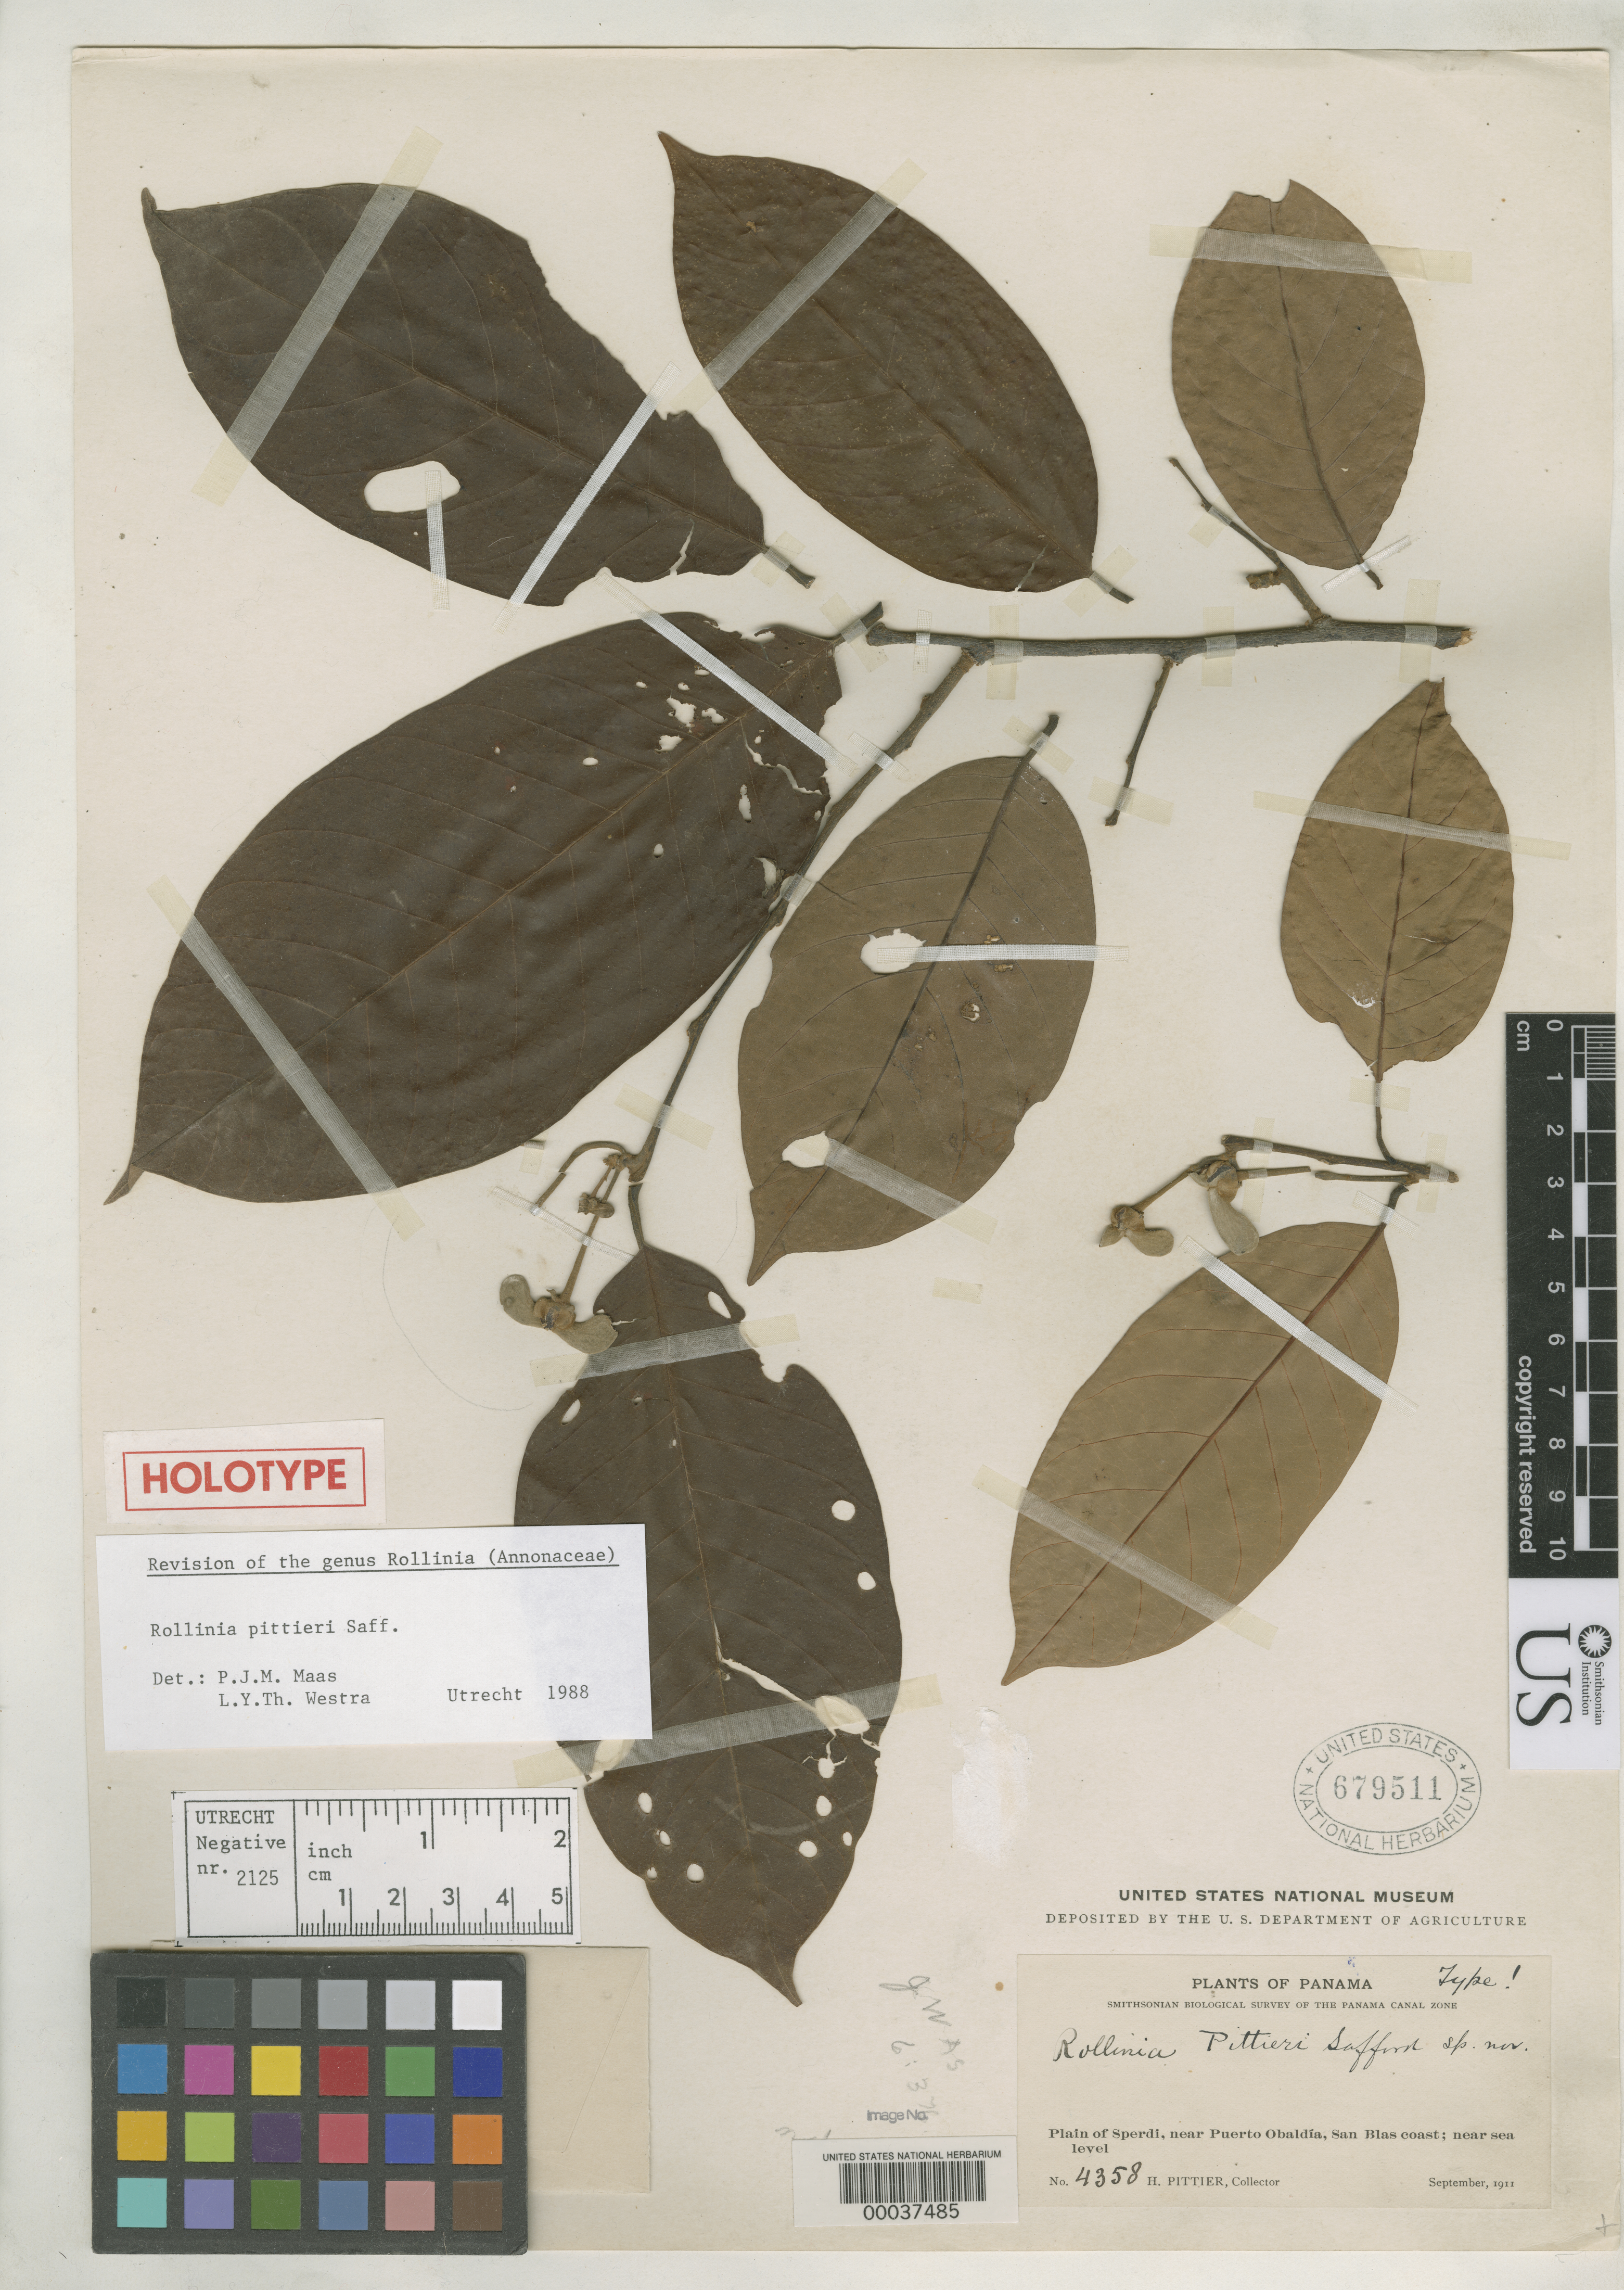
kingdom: Plantae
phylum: Tracheophyta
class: Magnoliopsida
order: Magnoliales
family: Annonaceae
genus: Rollinia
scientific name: Rollinia pittieri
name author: Saff.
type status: Holotype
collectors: H. F. Pittier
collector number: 4358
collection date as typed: Sep 1911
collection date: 1911-09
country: Panama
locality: Plain of Sperdi, near Puerto Obaldia, San Blas Coast, near sea level.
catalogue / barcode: US 679511